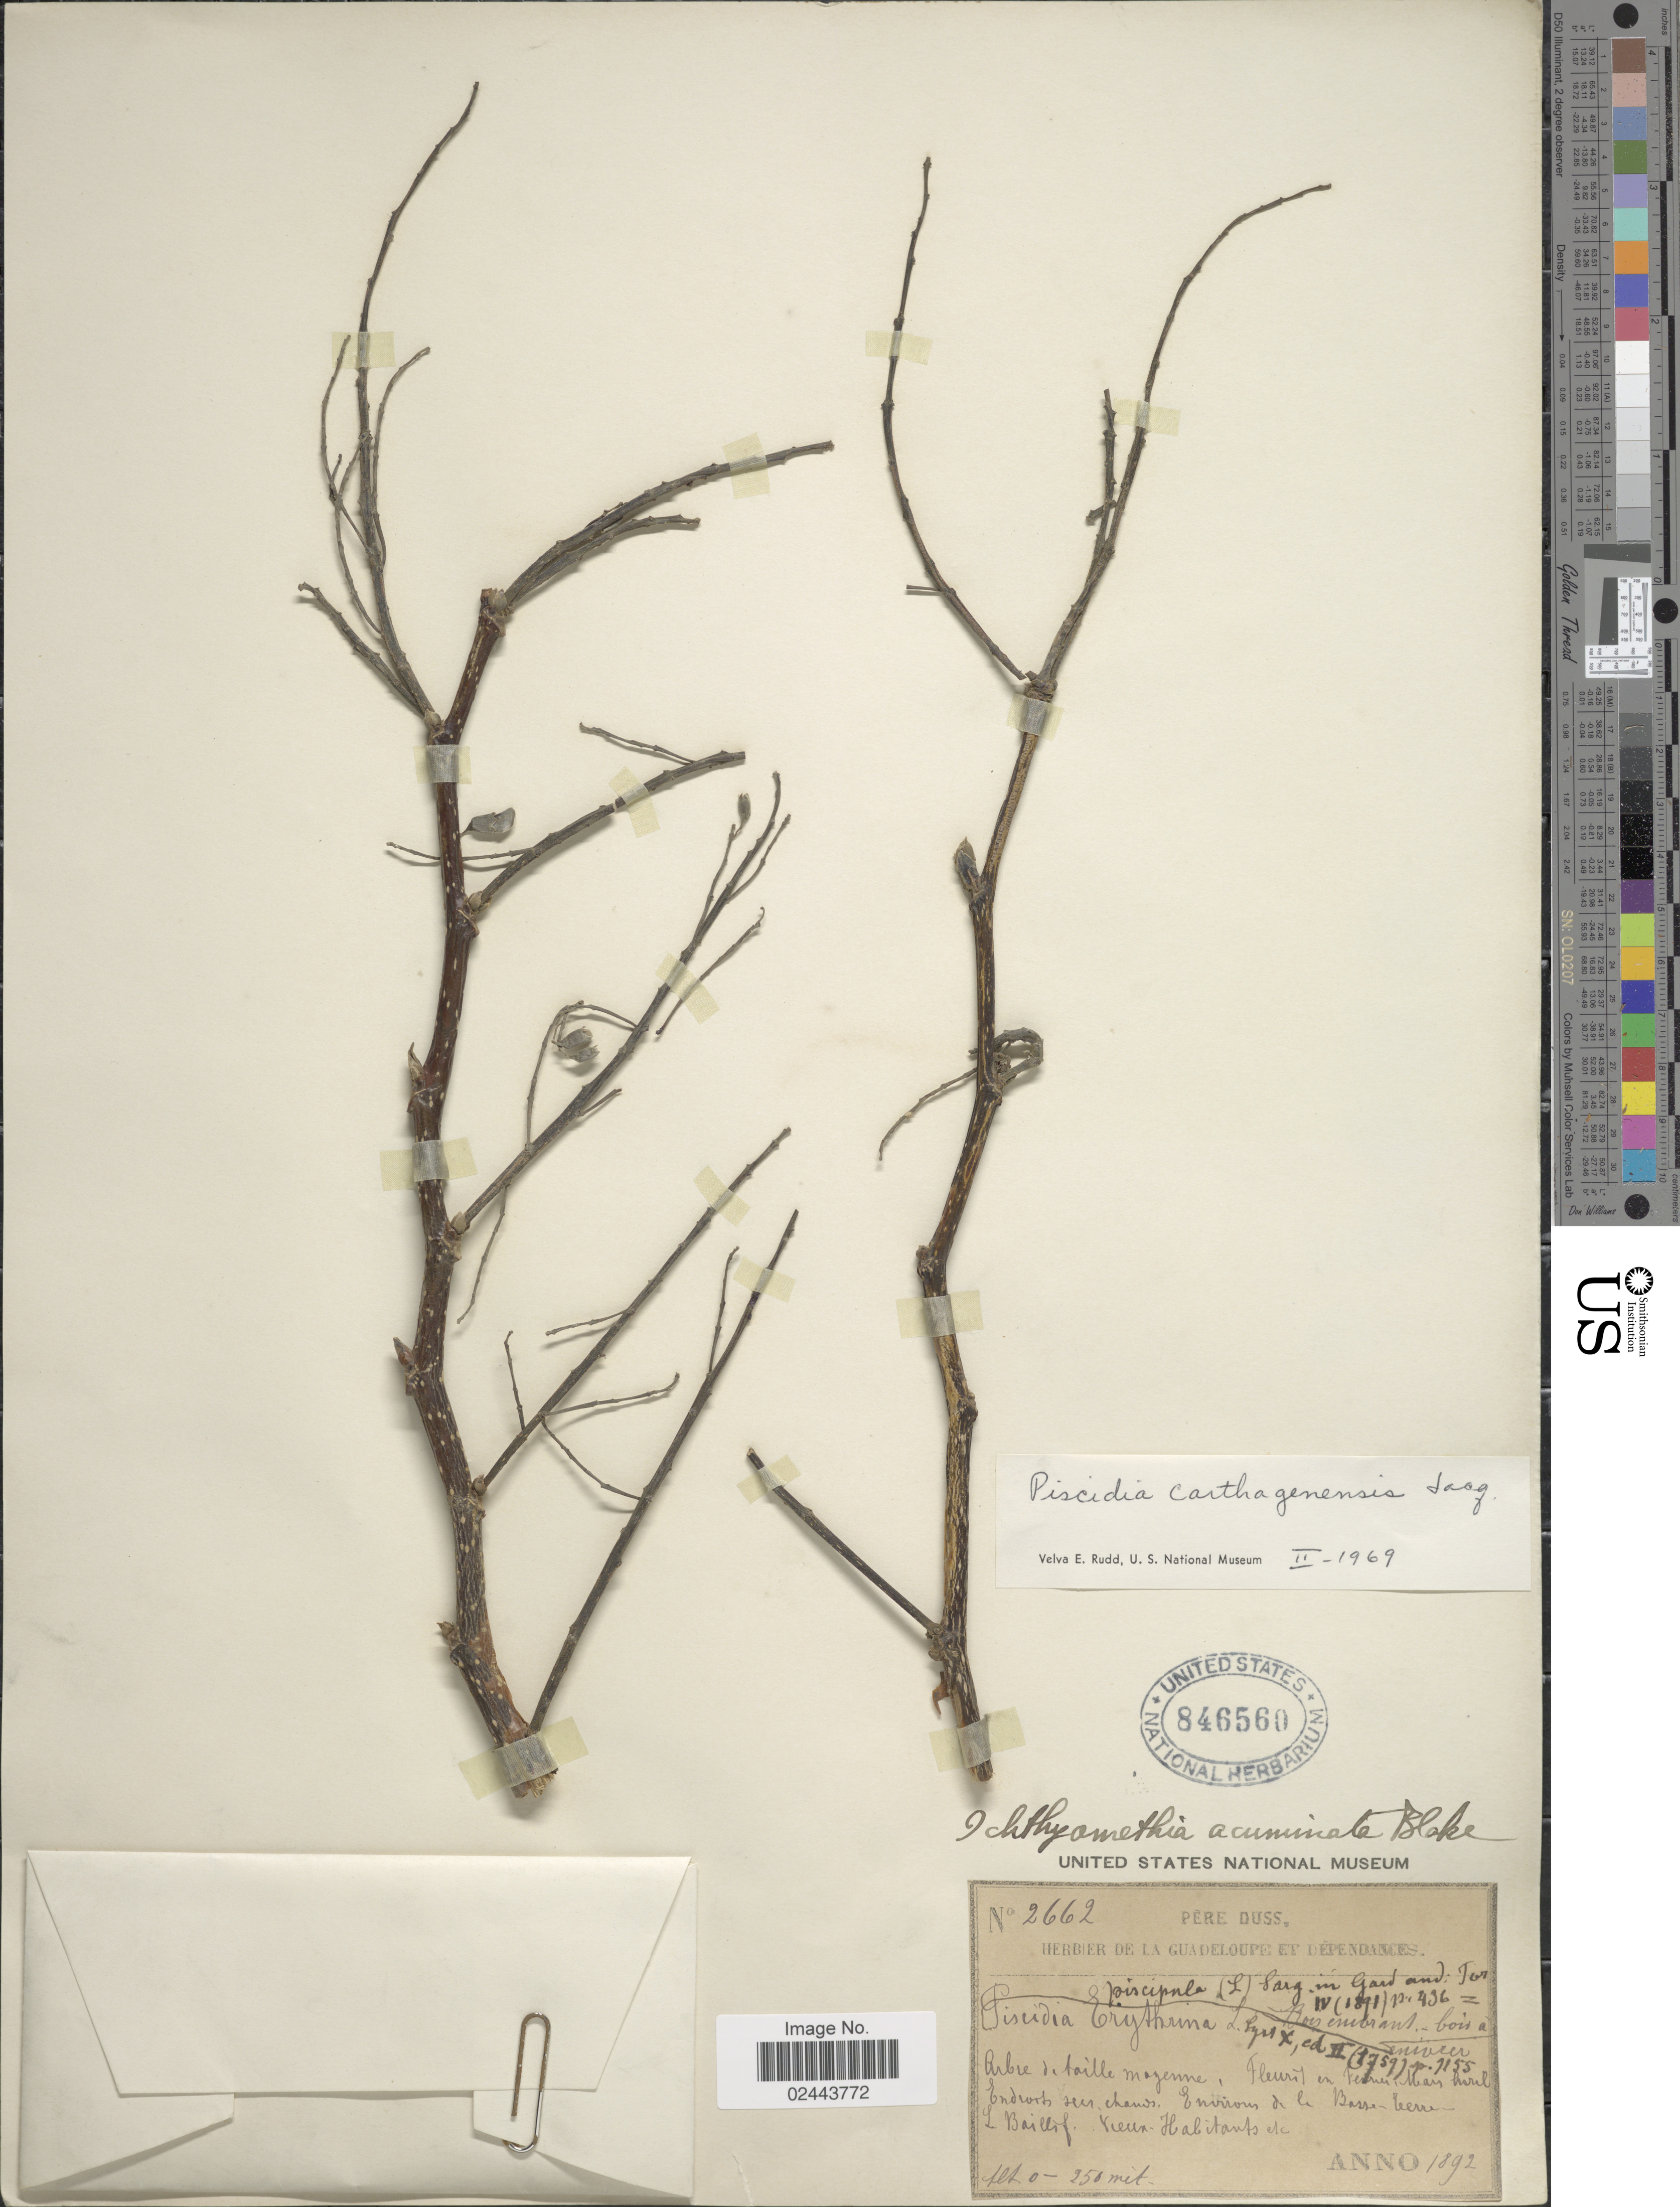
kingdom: Plantae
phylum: Tracheophyta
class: Magnoliopsida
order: Fabales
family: Fabaceae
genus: Piscidia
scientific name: Piscidia carthagenensis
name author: Jacq.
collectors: Père Duss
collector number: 2662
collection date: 1892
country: France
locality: Arbre de taille mageune, Fleurit en Ferme, Mears herel [interpreted], Endroits sur. chauds, Environs de la Basse-Terre, La Baillif. Vieux-Habitants etc.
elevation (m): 0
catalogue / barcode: US 846560